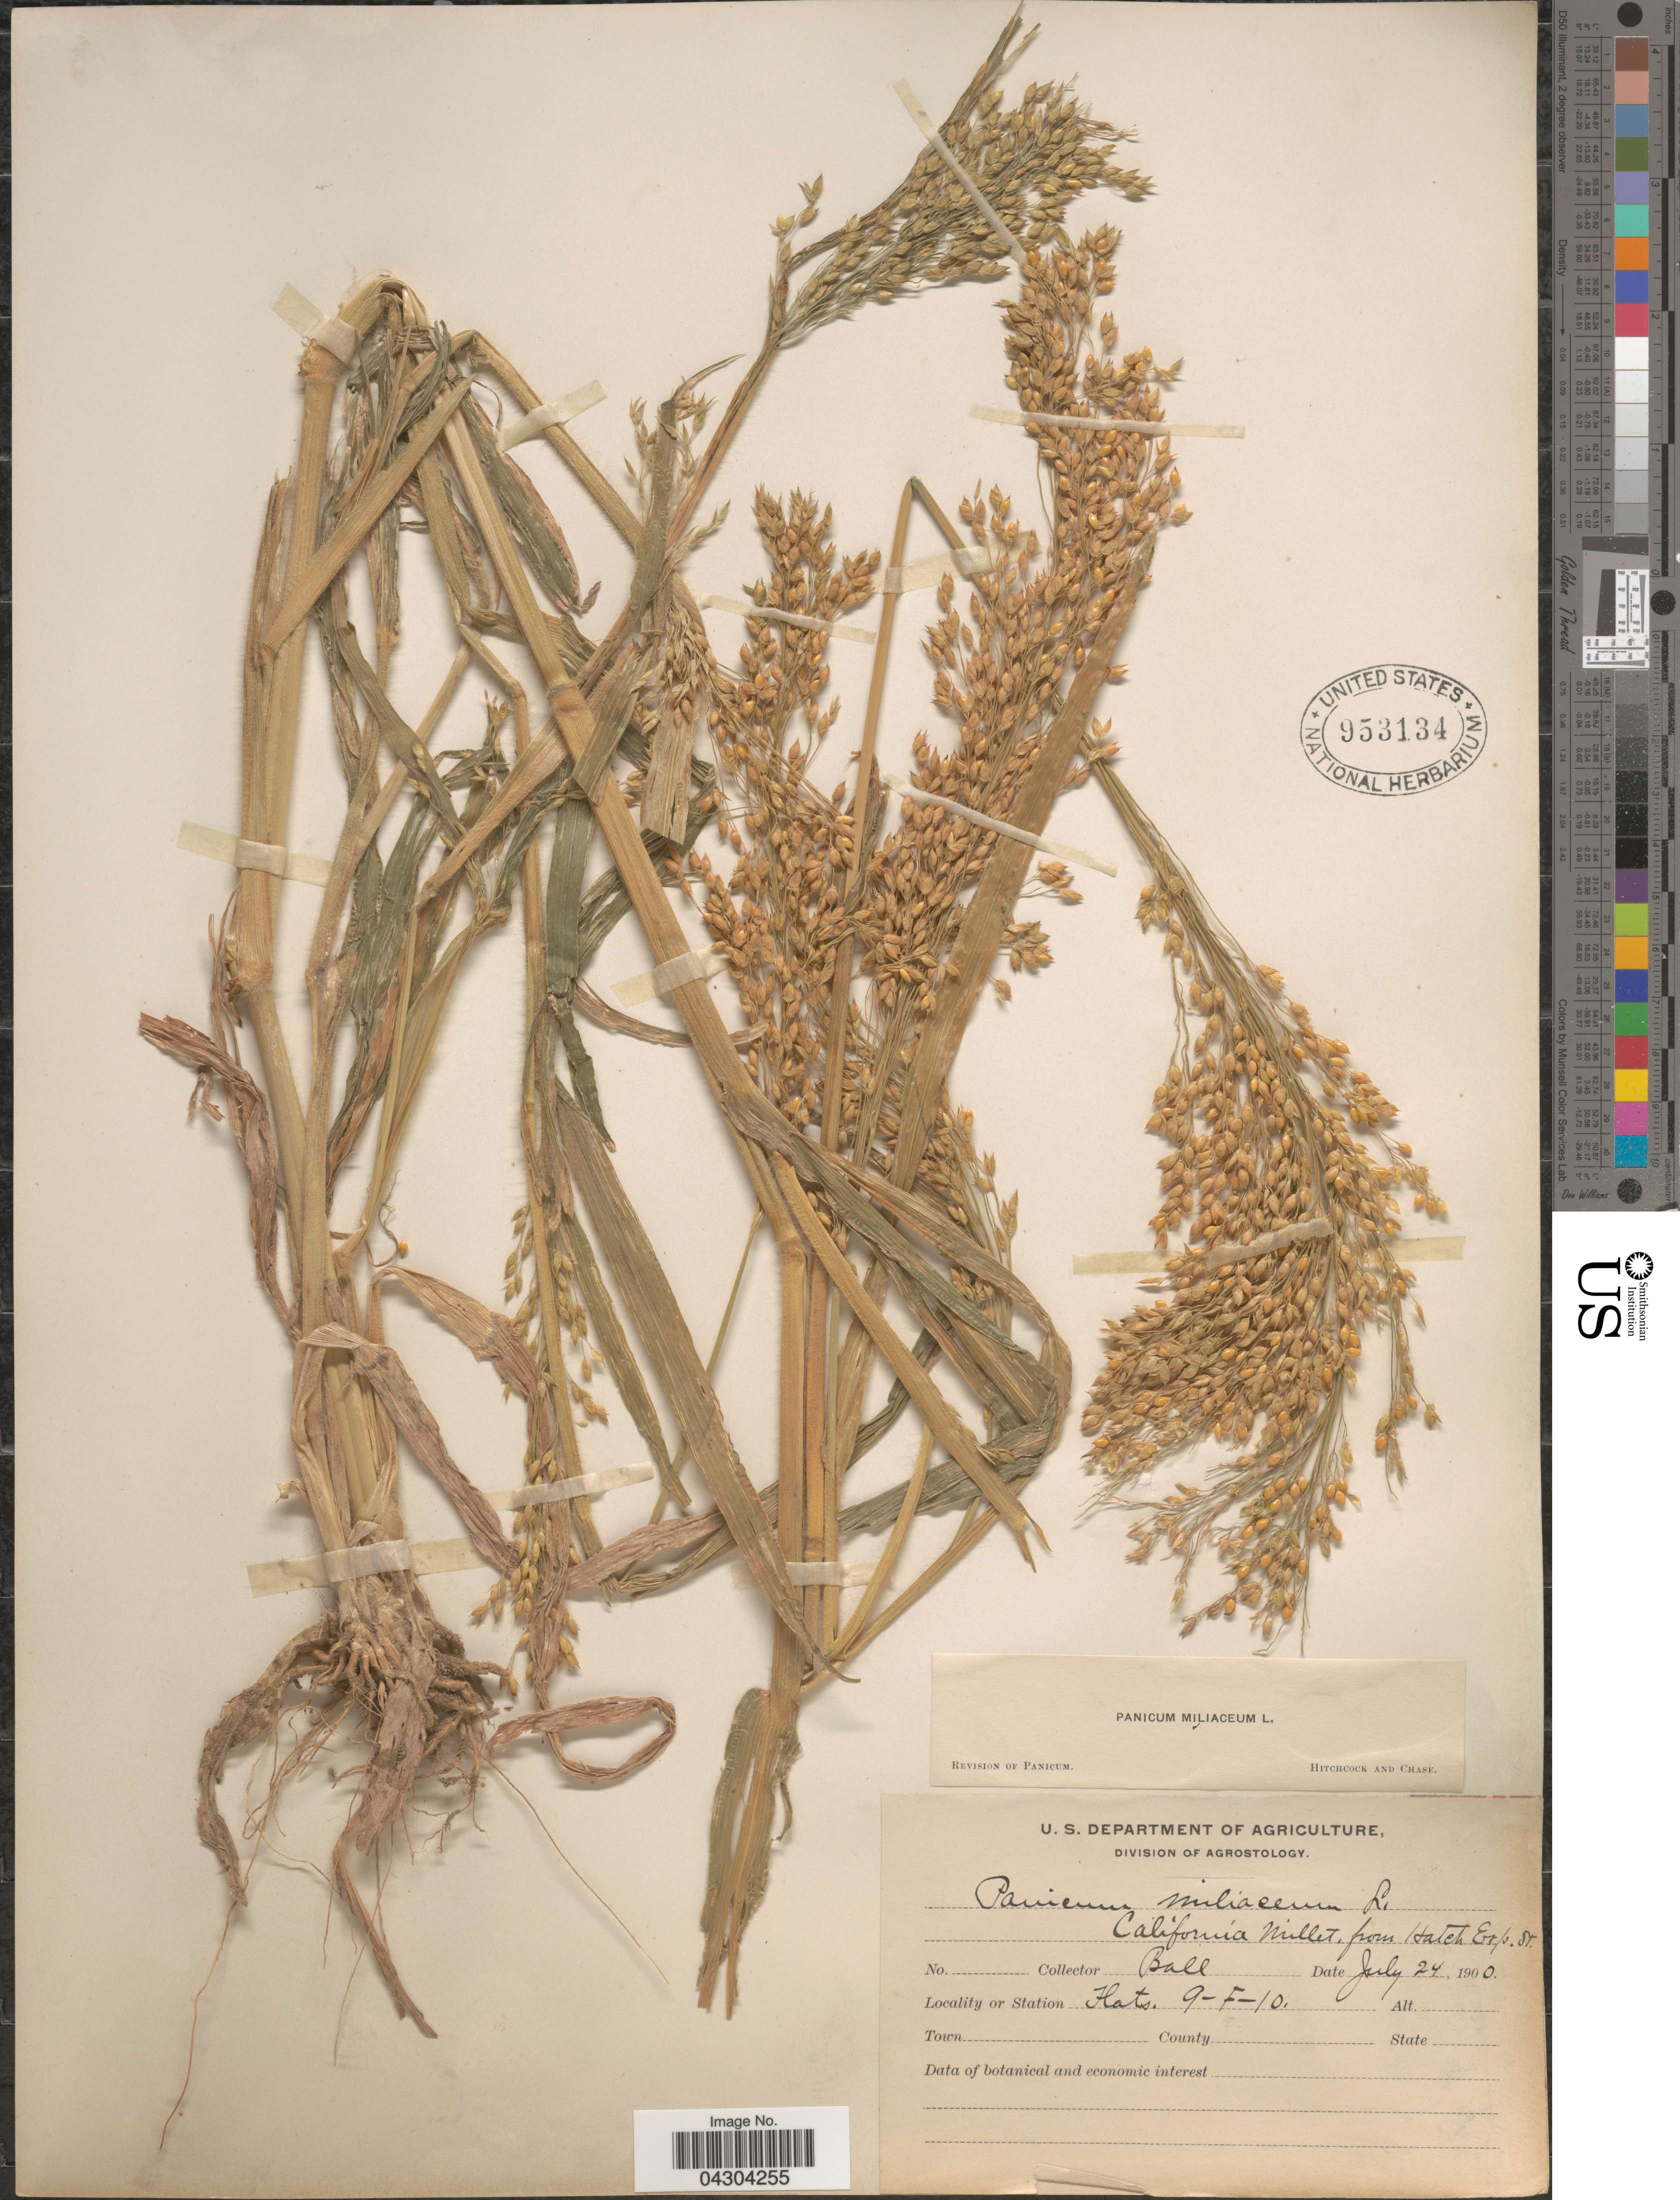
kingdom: Plantae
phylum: Tracheophyta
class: Liliopsida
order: Poales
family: Poaceae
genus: Panicum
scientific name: Panicum miliaceum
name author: L.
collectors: -- Ball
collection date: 1900-07-24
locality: Station Flats. 9-F-10.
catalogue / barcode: US 953134